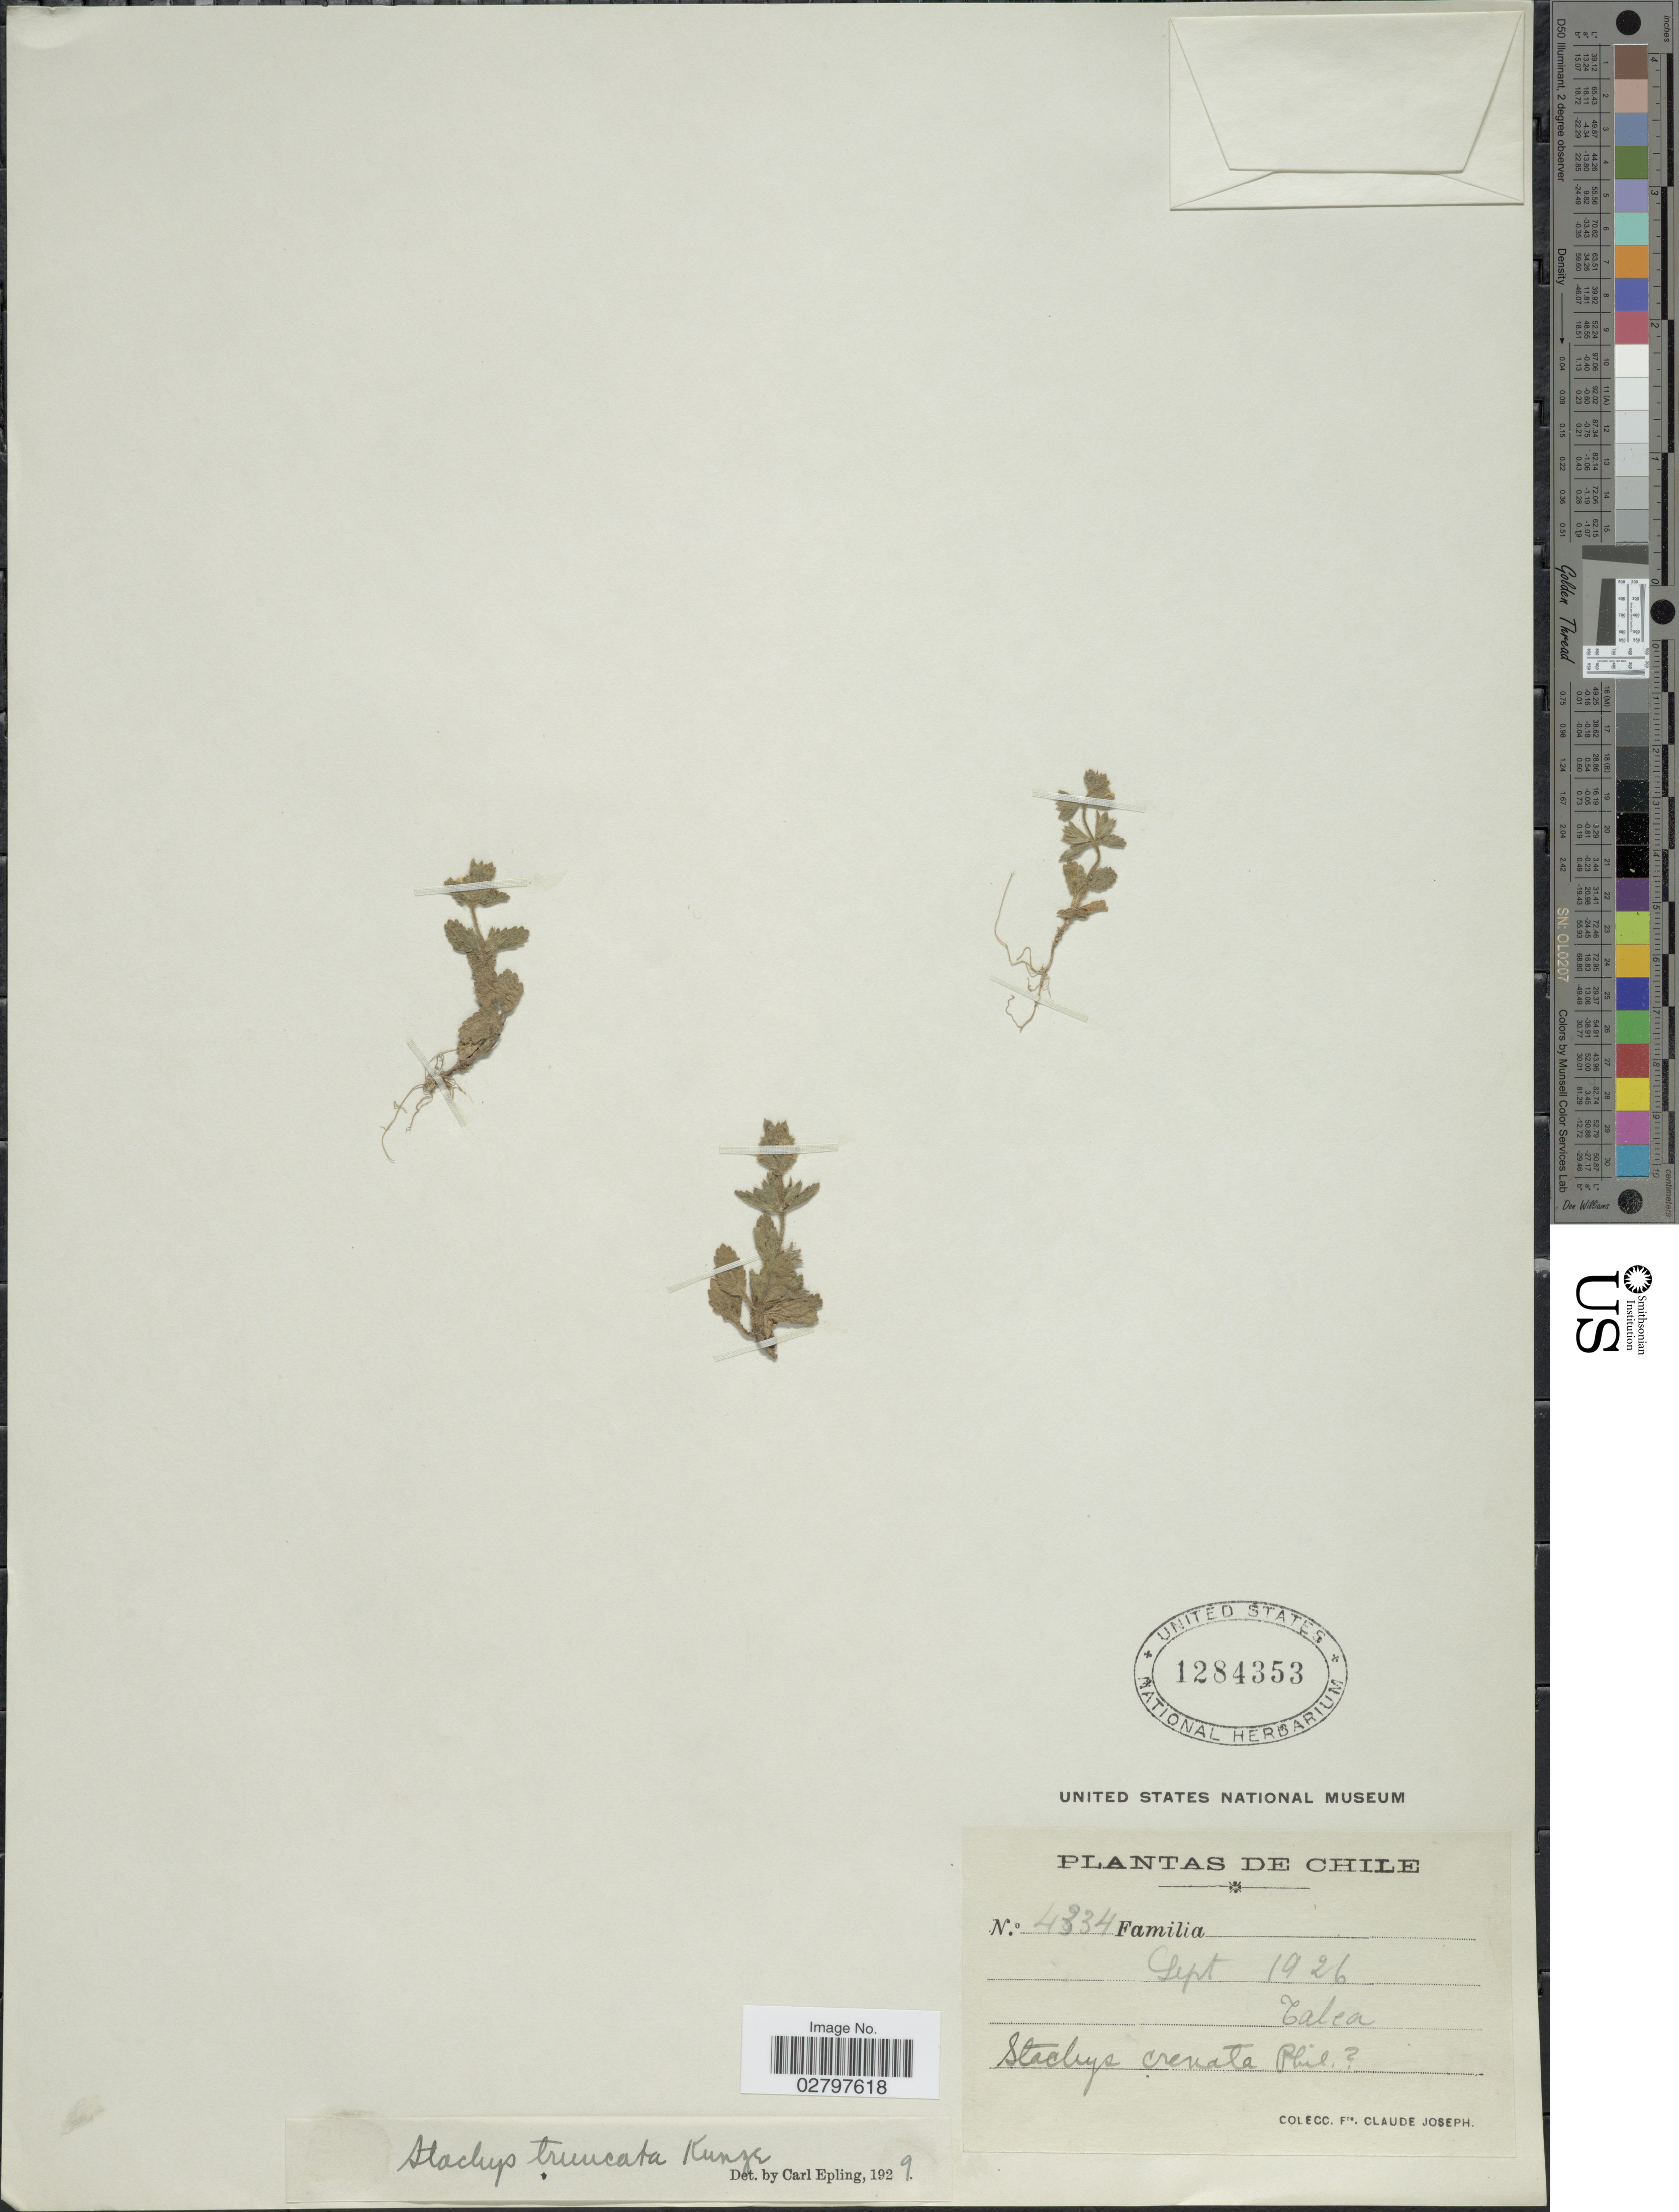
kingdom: Plantae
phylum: Tracheophyta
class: Magnoliopsida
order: Lamiales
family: Lamiaceae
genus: Stachys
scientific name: Stachys truncata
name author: Kunze ex Benth.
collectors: Bro. Claude-Joseph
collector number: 4334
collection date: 1926-09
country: Chile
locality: Talca.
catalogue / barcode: US 1284353